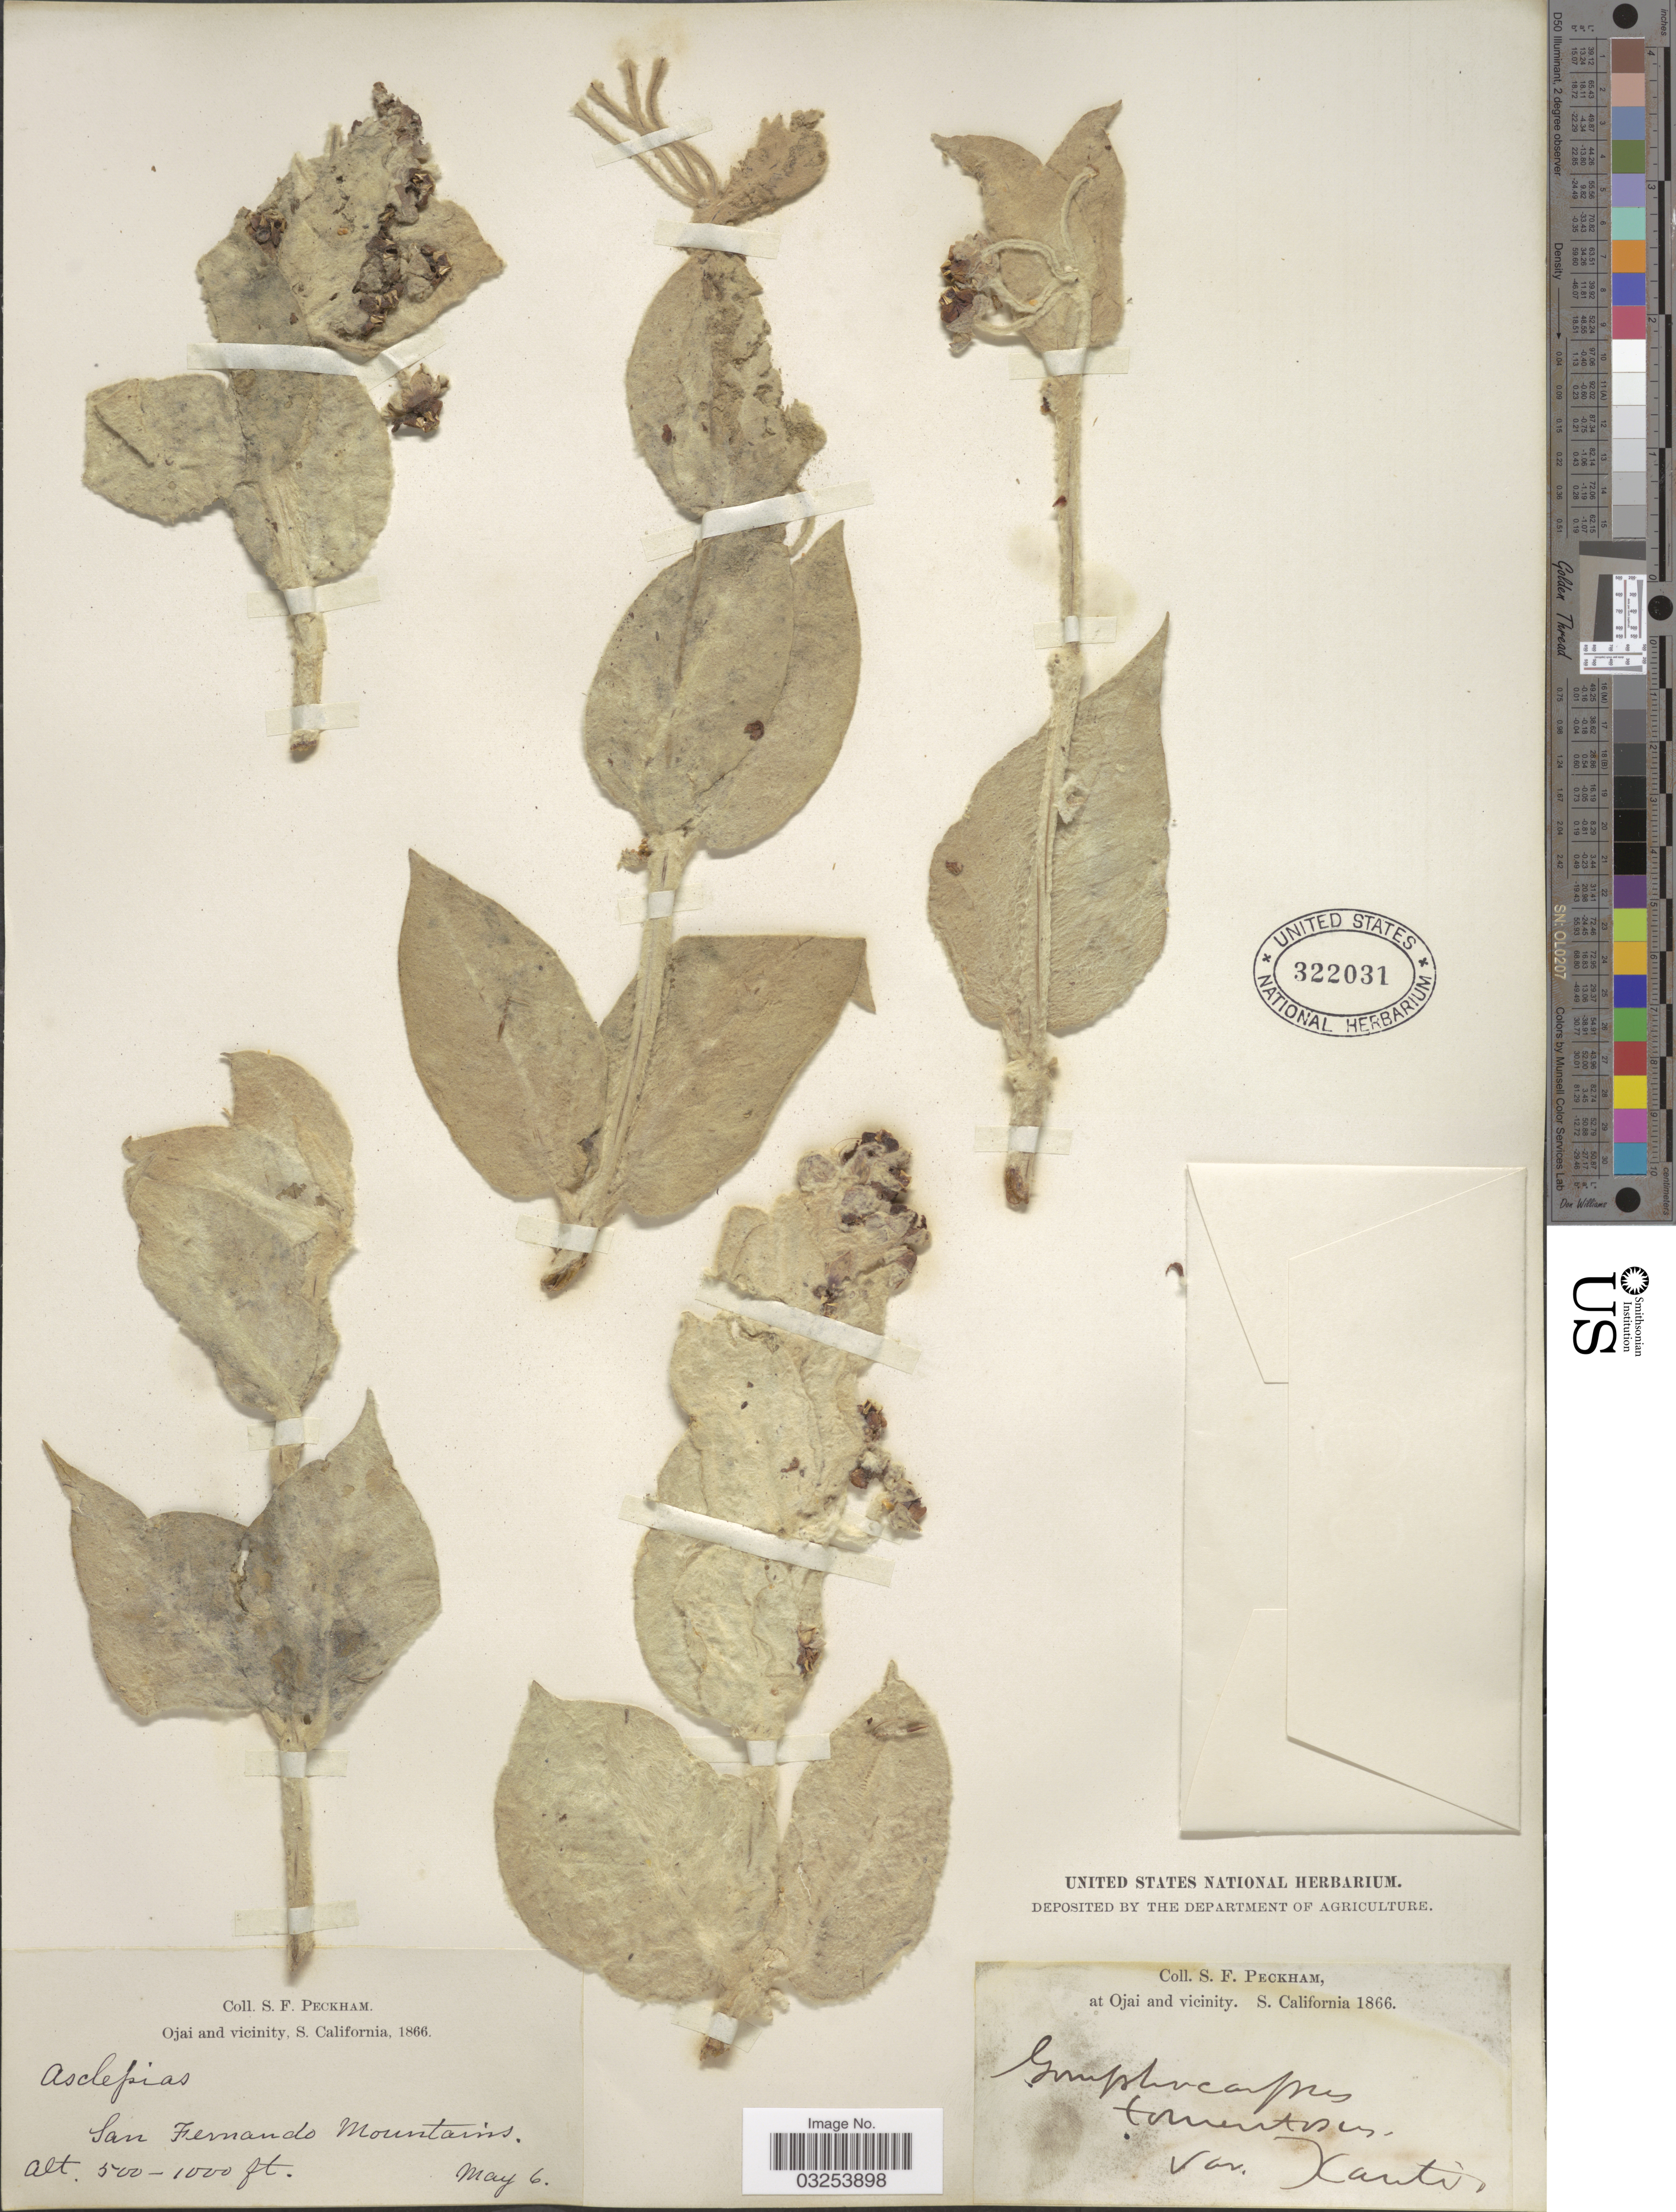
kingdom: Plantae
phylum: Tracheophyta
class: Magnoliopsida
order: Gentianales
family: Apocynaceae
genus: Asclepias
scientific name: Asclepias californica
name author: Greene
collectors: S. Peckham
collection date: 1866-05-06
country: United States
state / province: California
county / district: Ventura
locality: Ojai and vicinity, S. California. San Fernando Mountains.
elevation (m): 152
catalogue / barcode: US 322031